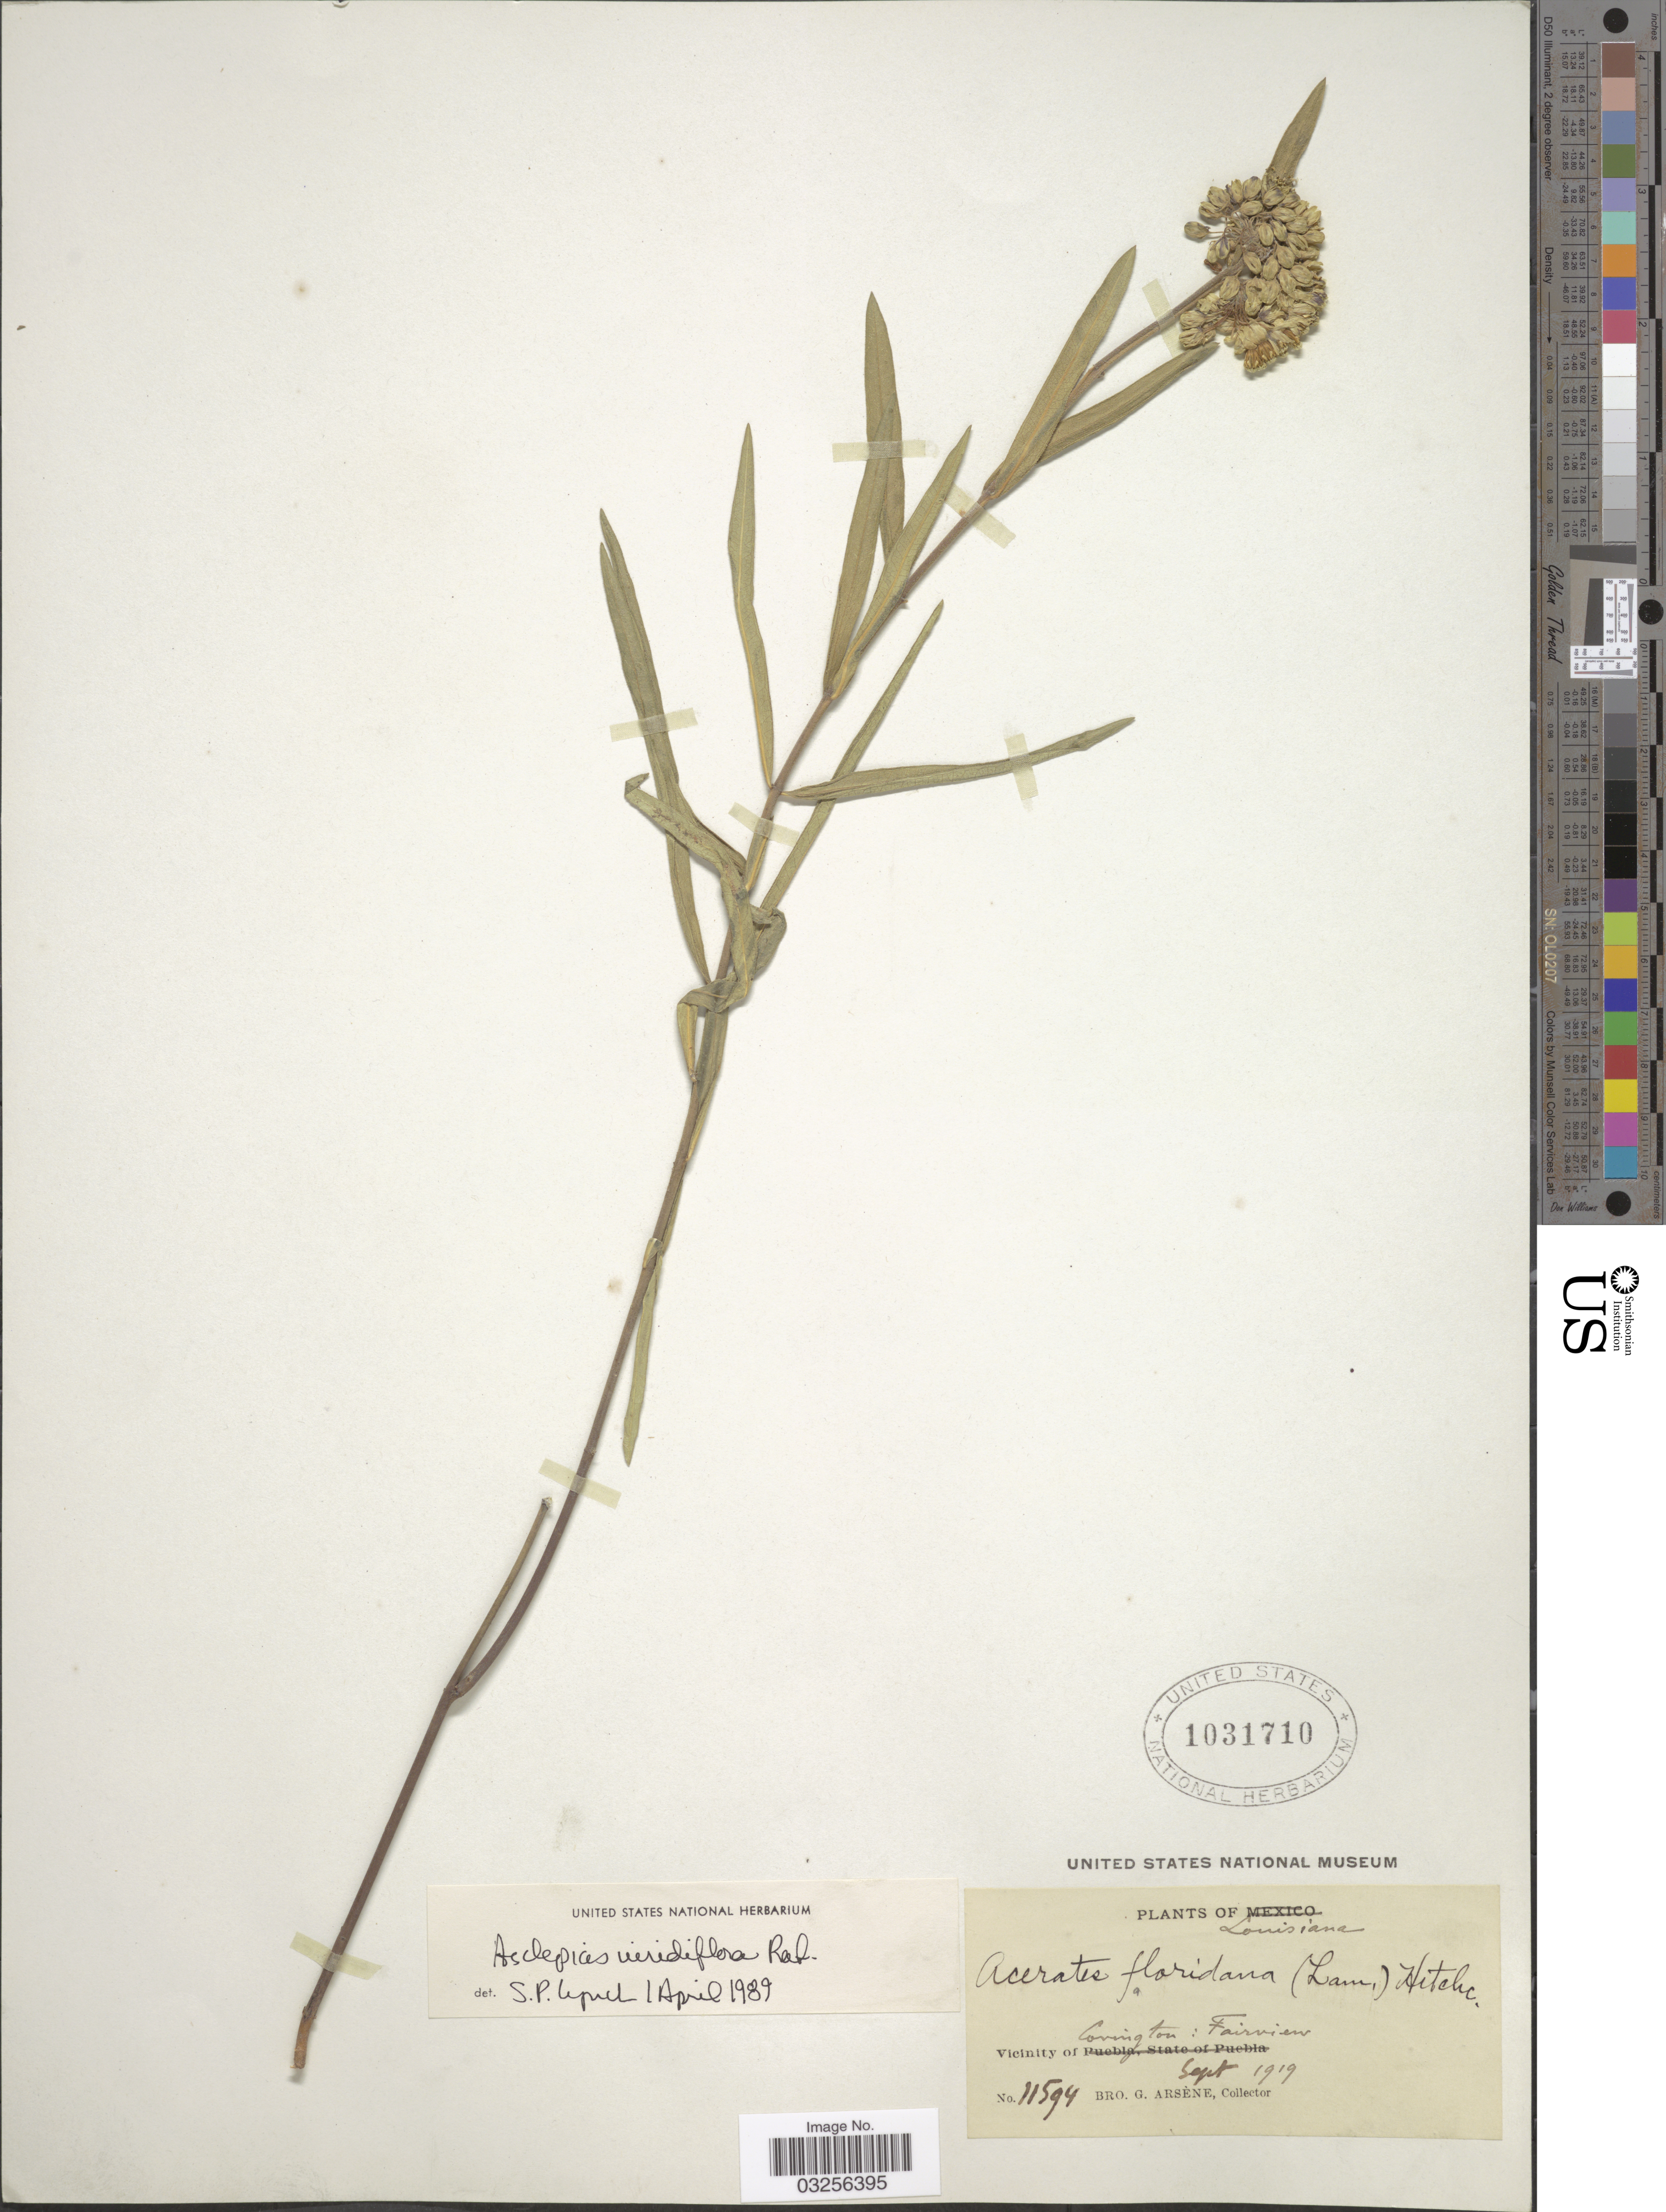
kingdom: Plantae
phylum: Tracheophyta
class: Magnoliopsida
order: Gentianales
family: Apocynaceae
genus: Asclepias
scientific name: Asclepias viridiflora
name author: Raf.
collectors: Bro. G. Arsène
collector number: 11594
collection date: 1919-09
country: United States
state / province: Louisiana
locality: Vicinity of Covington: Fairview.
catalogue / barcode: US 1031710